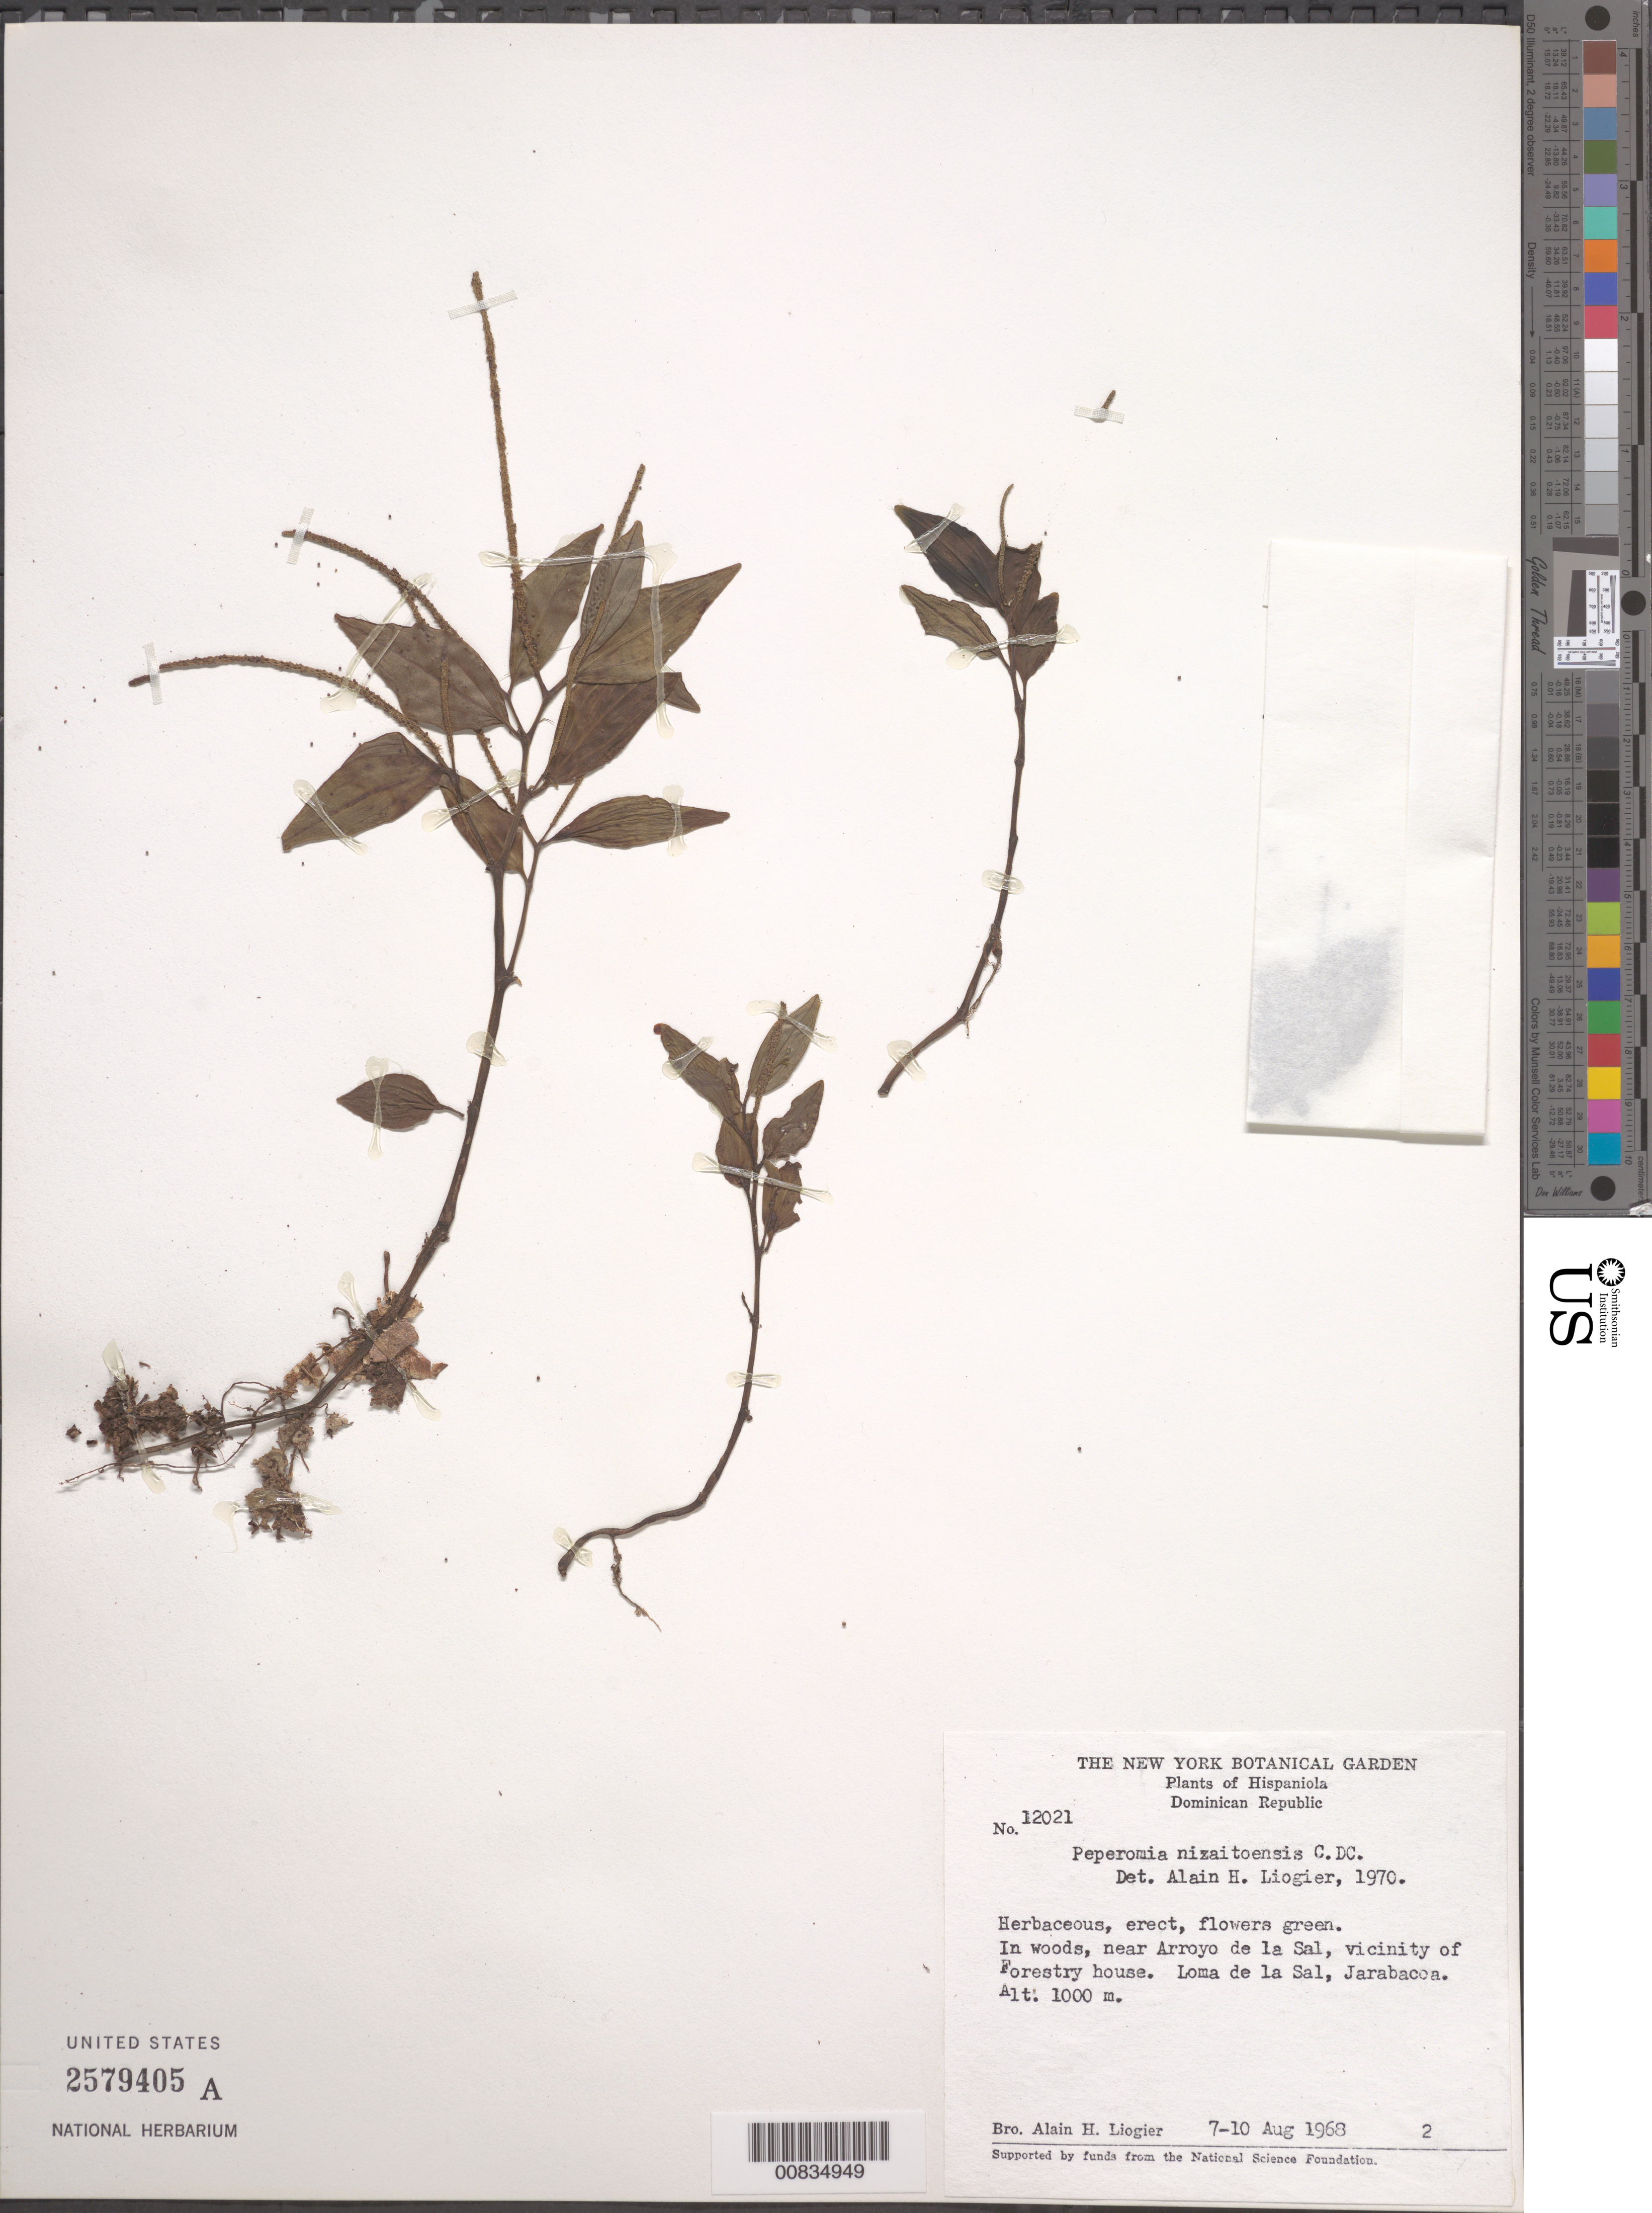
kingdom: Plantae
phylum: Tracheophyta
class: Magnoliopsida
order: Piperales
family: Piperaceae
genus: Peperomia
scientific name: Peperomia nizaitoensis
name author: C. DC.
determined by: Liogier, Alain H.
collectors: A. H. Liogier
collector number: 12021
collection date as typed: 07 Aug 1968 to 10 Aug 1968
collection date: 1968-08-07/1968-08-10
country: Dominican Republic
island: Hispaniola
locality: Near Arroyo de la Sal, vicinity of Forestry house. Loma de la Sal, Jarabacoa.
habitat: In woods, near arroyo.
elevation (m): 1000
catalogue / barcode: US 2579405A